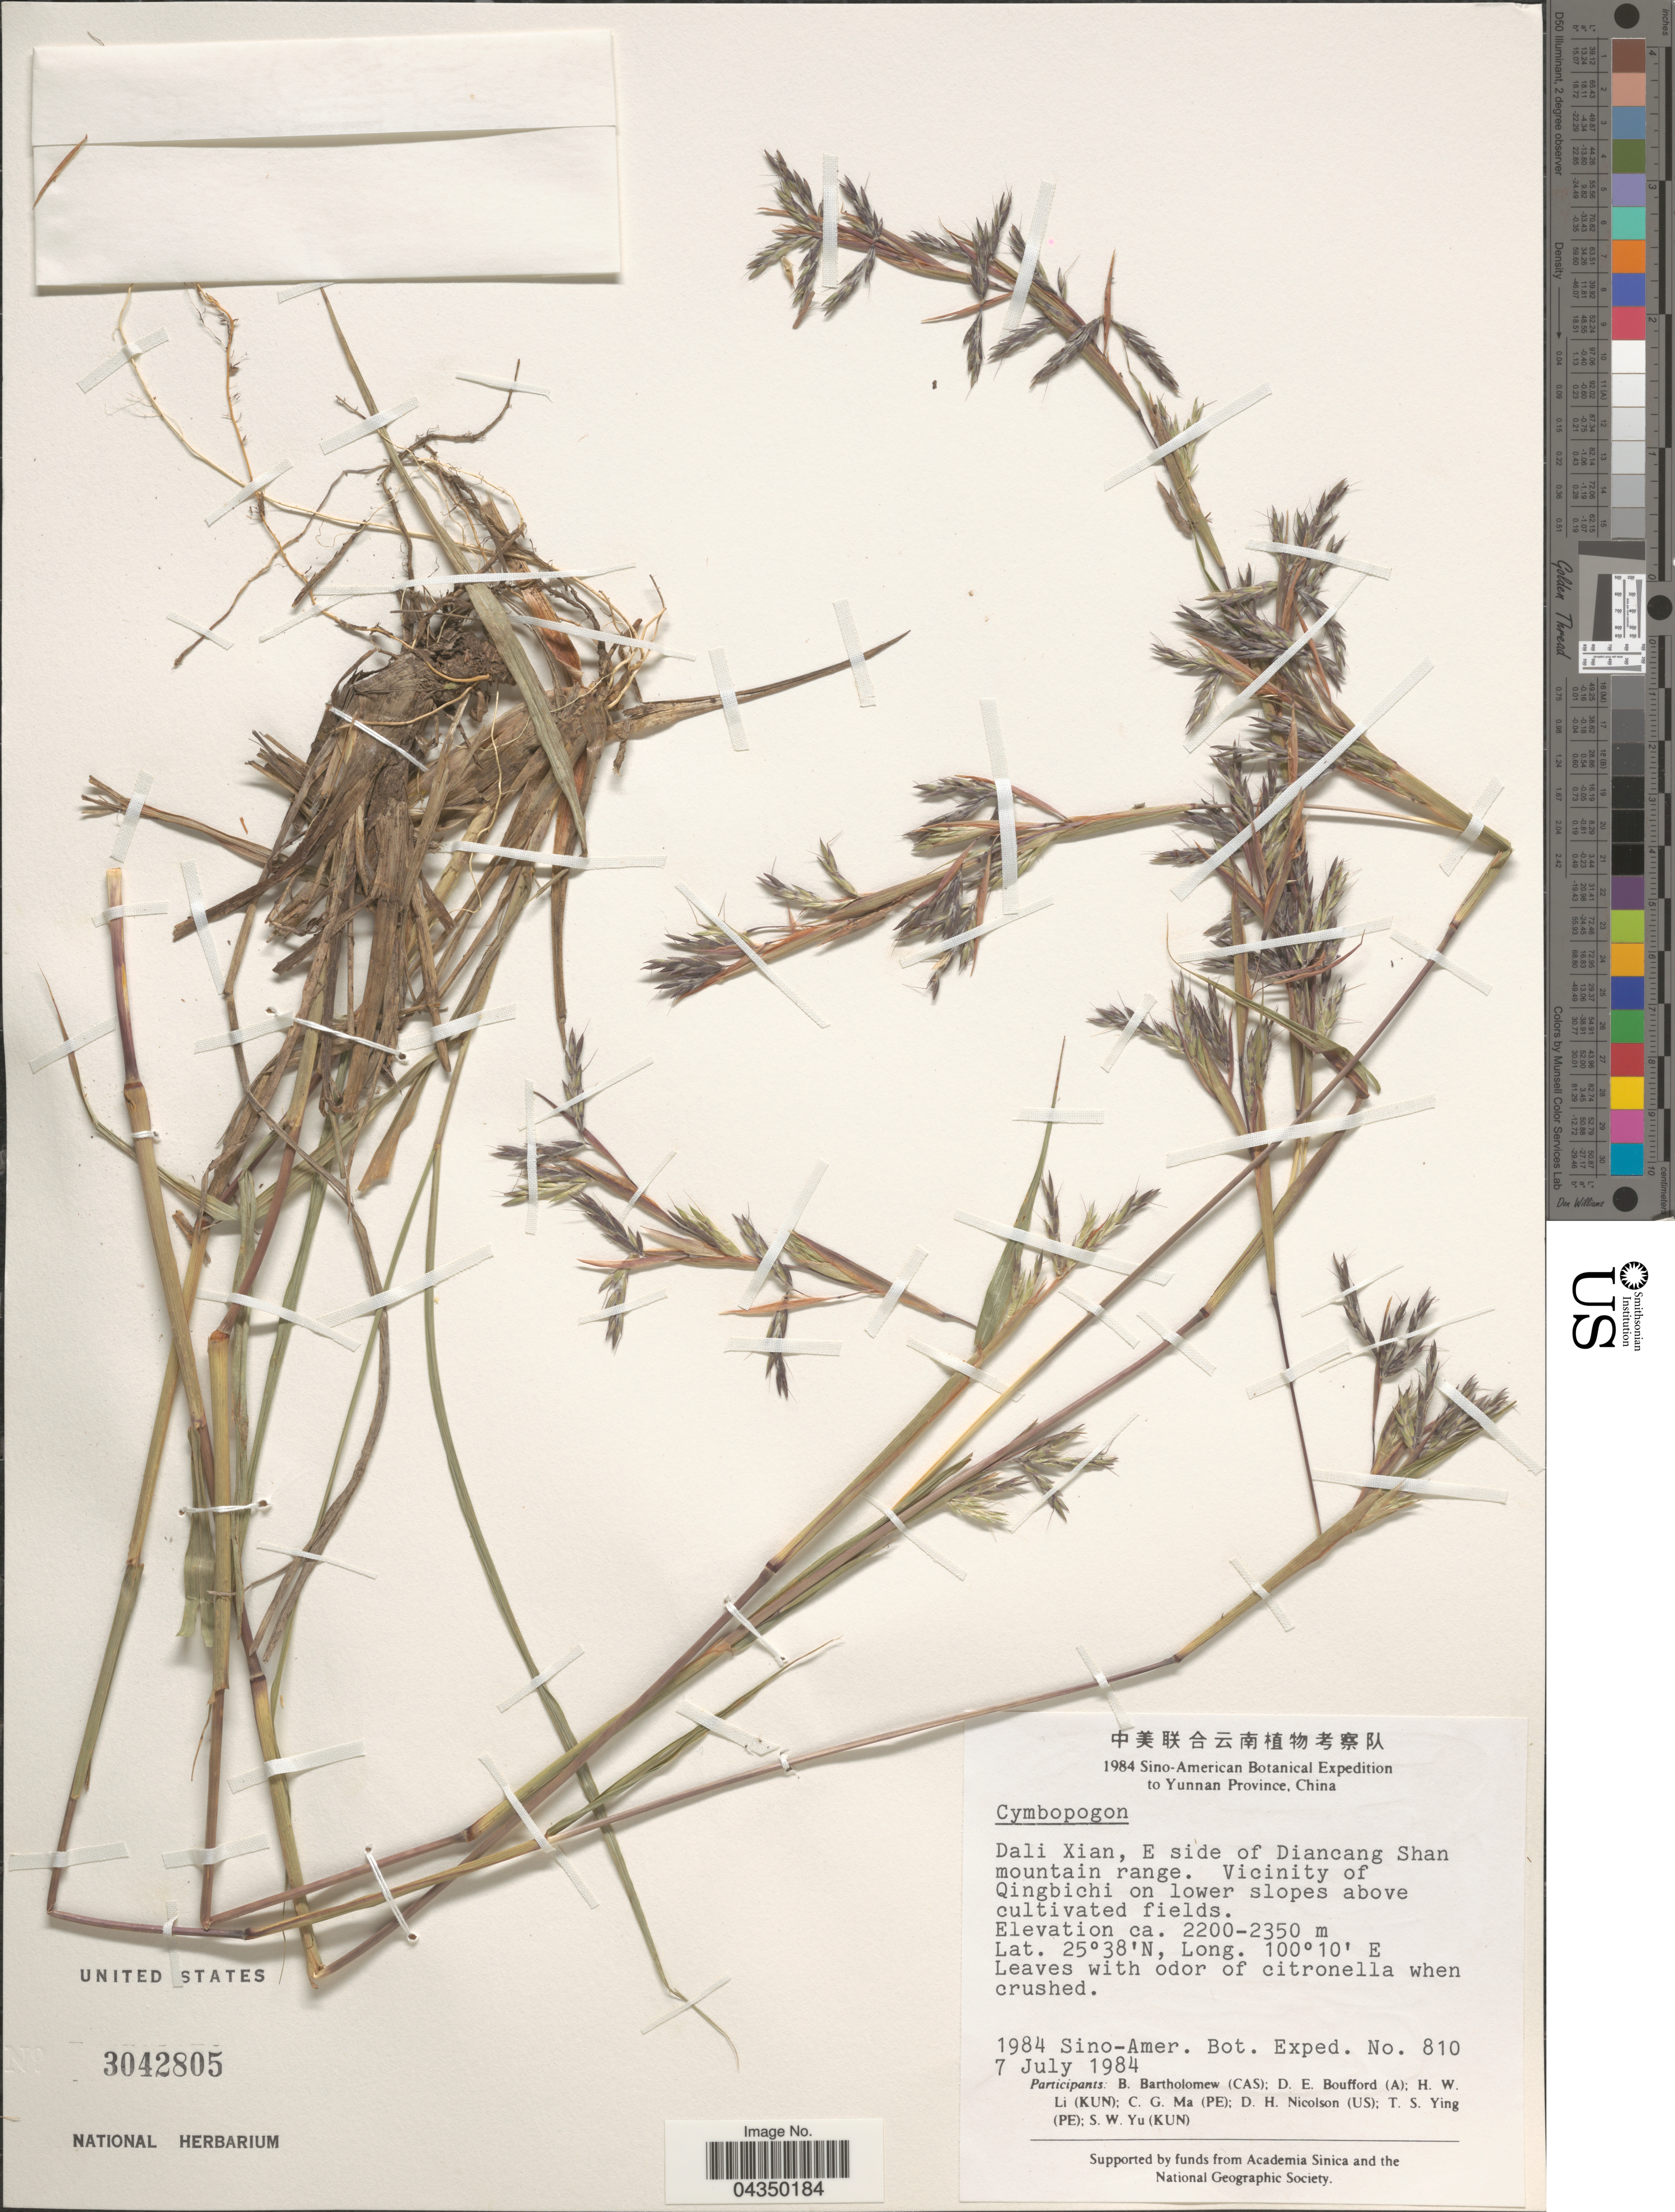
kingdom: Plantae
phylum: Tracheophyta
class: Liliopsida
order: Poales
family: Poaceae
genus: Cymbopogon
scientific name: Cymbopogon sp.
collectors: B. Bartholomew, D. E. Boufford, H. W. Li, C. Ma & et al.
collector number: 810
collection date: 1984-07-07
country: China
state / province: Yunnan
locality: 1984 Sino-American Botanical Expedition to Yunnan Province. Dali Xian, E side of Diancang Shan mountain range. Vicinity of Qingbichi on lower slopes above cultivated fields.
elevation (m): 2200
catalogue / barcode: US 3042805